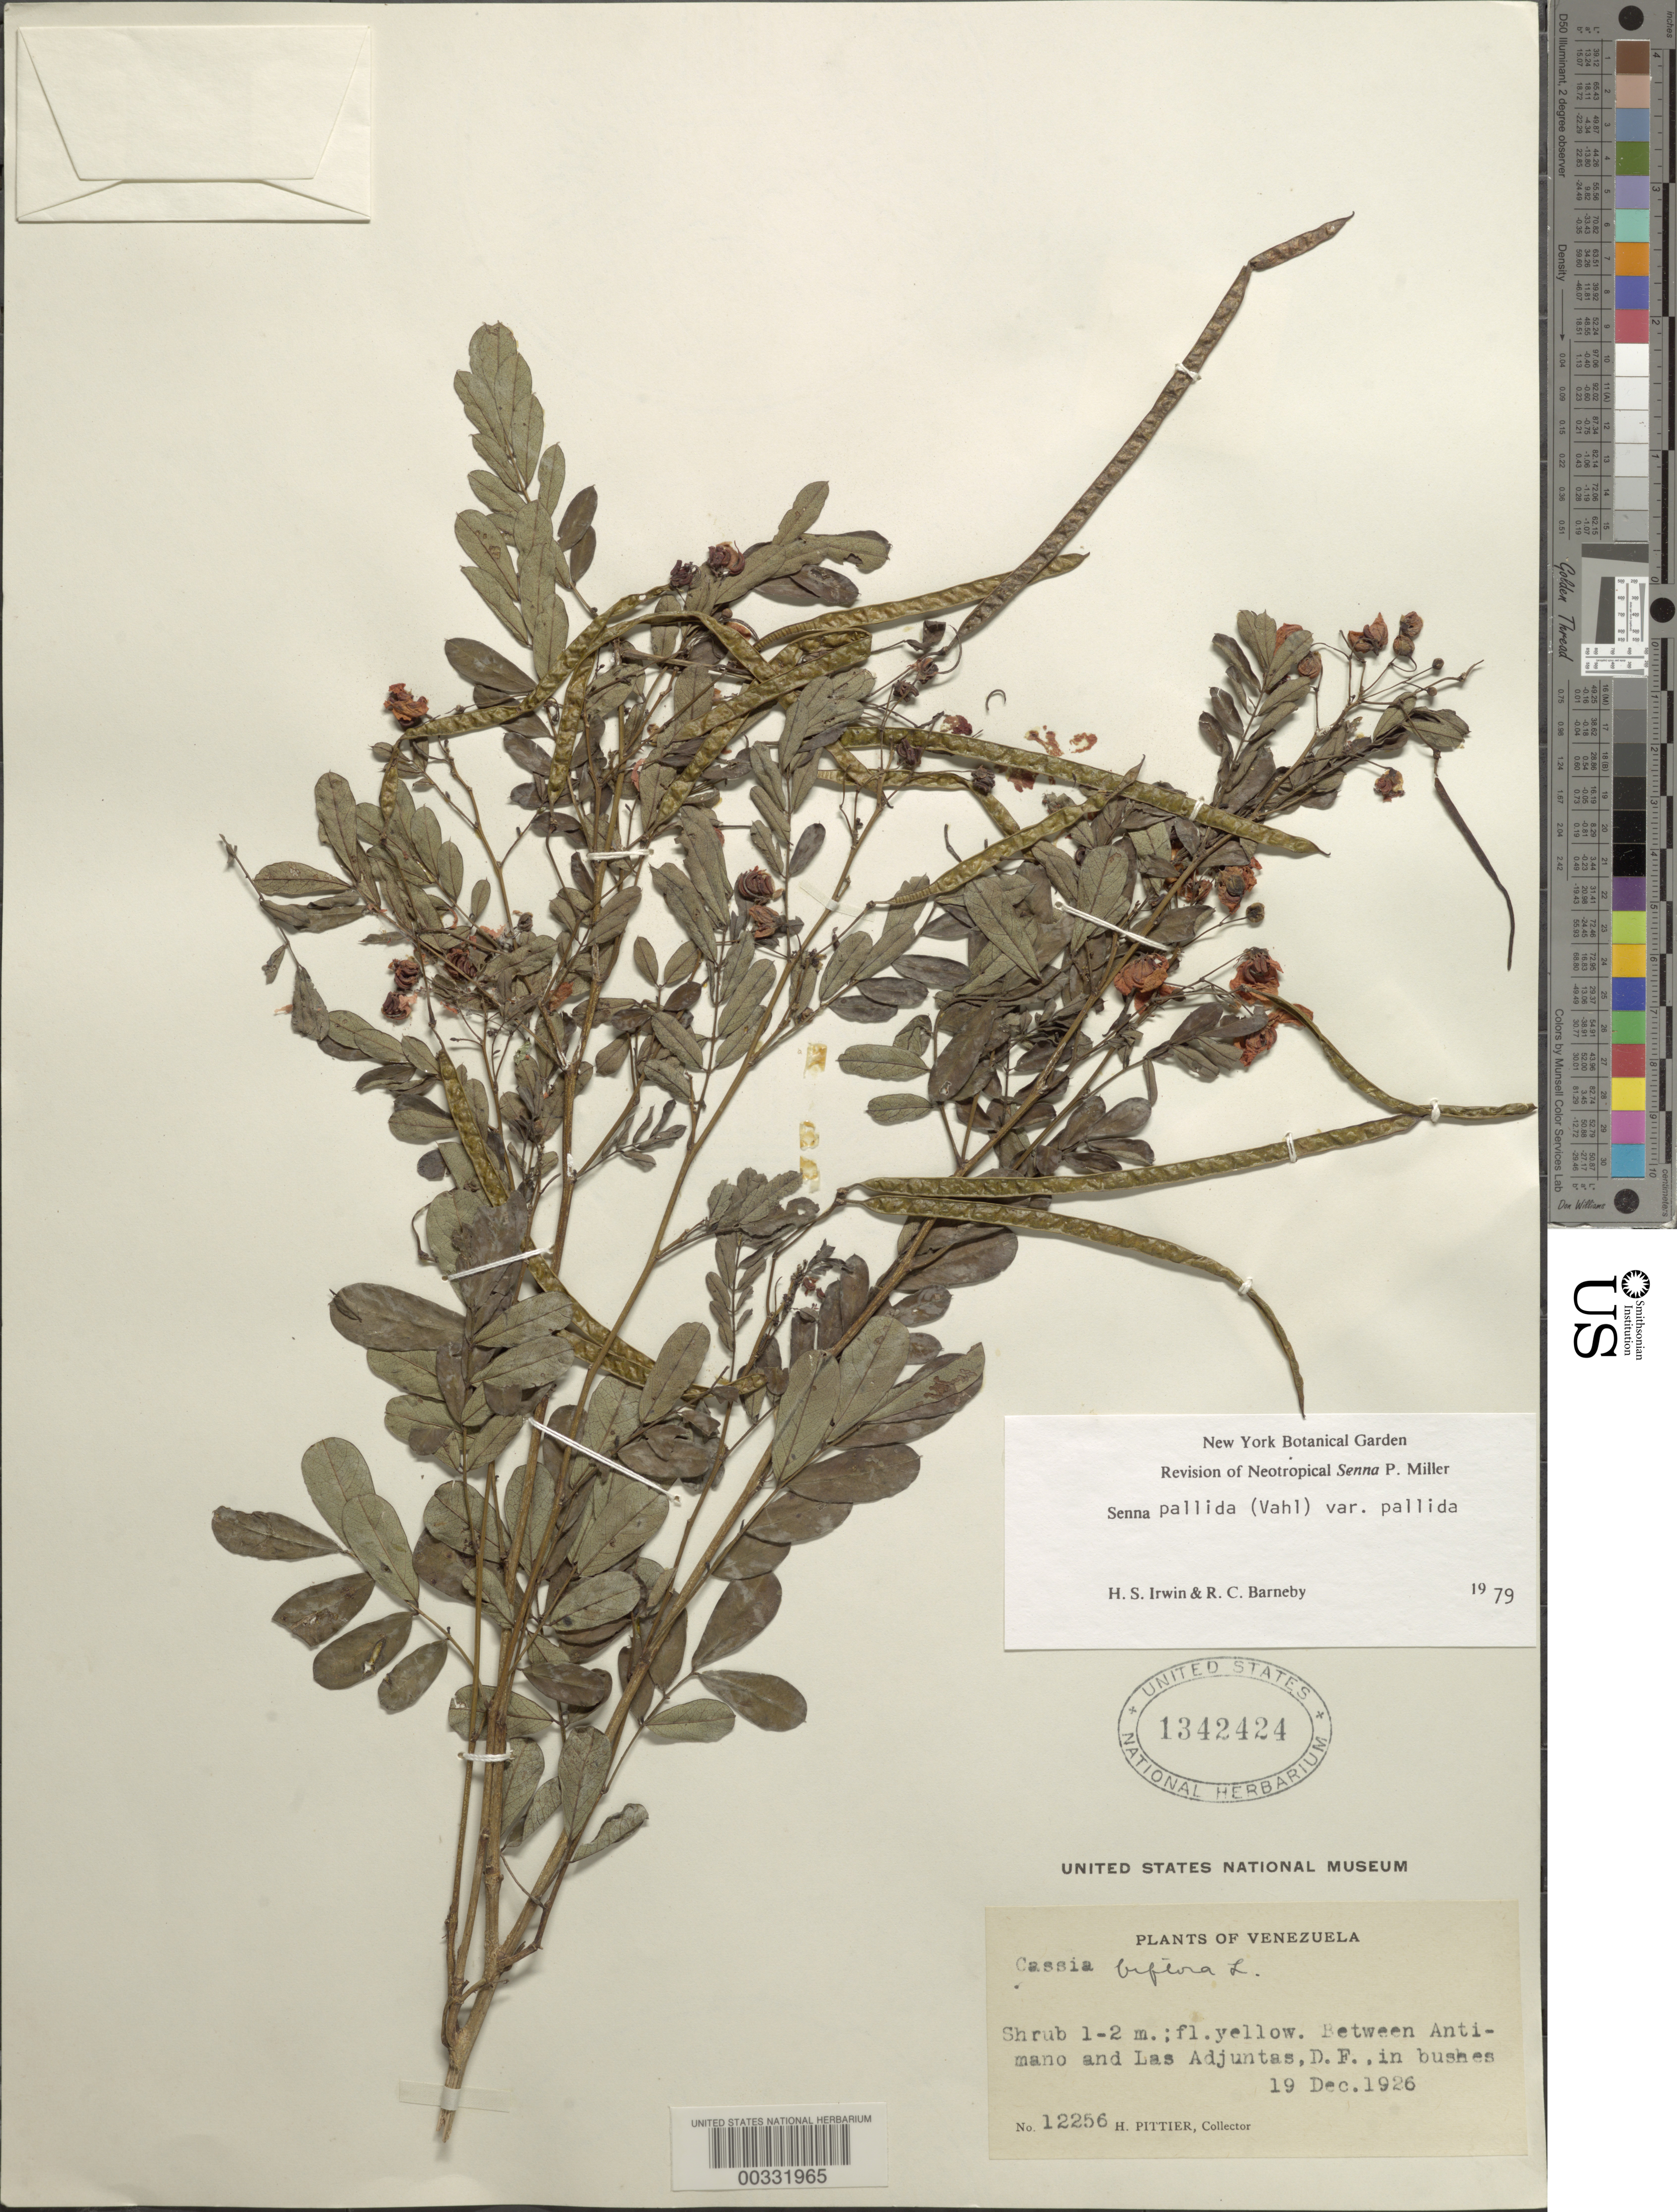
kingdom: Plantae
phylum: Tracheophyta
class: Magnoliopsida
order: Fabales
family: Fabaceae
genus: Senna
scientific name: Senna pallida var. pallida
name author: (Vahl) H.S. Irwin & Barneby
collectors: H. F. Pittier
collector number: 12256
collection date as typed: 19 Dec 1926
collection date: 1926-12-19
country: Venezuela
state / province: Distrito Federal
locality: Between antimano and las ajuntas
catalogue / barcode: US 1342424